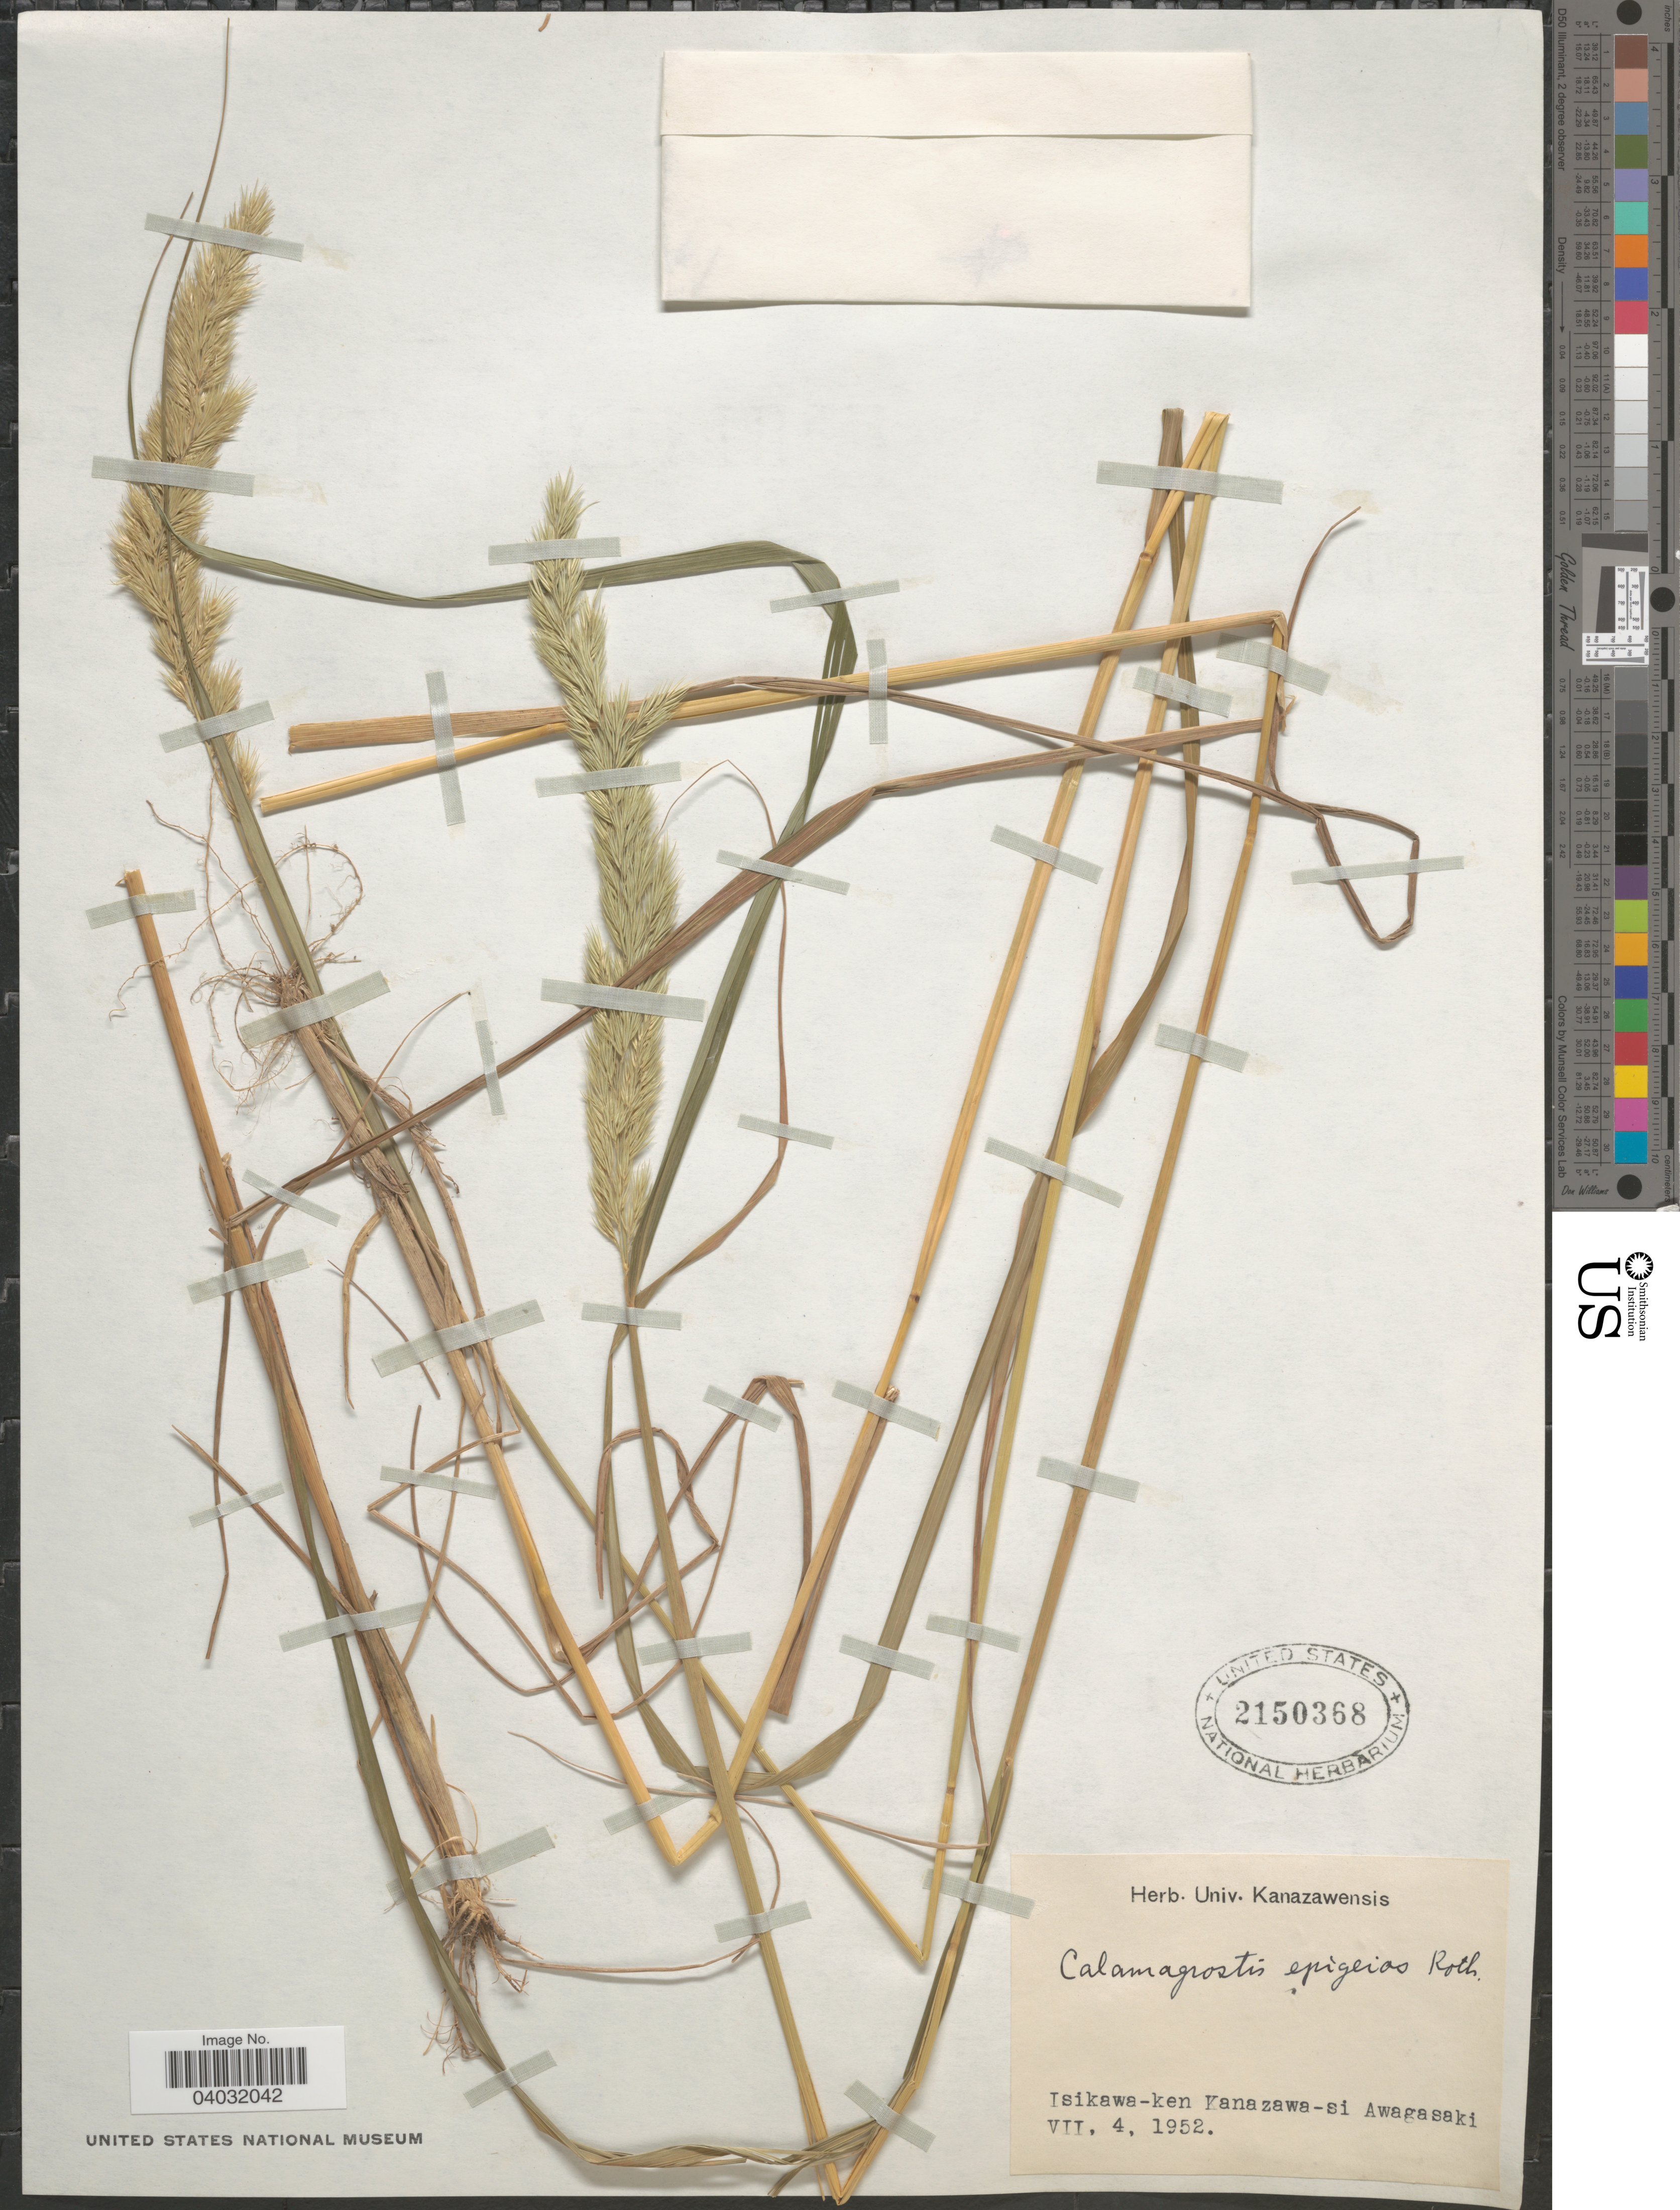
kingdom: Plantae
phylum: Tracheophyta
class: Liliopsida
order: Poales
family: Poaceae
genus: Calamagrostis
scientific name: Calamagrostis epigeios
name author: (L.) Roth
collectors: Ex Herb. Univ. Kanazawensis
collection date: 1952-07-04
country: Japan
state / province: Isikawa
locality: Isikawa-ken Kanazawa-si Awagasaki.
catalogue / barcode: US 2150368